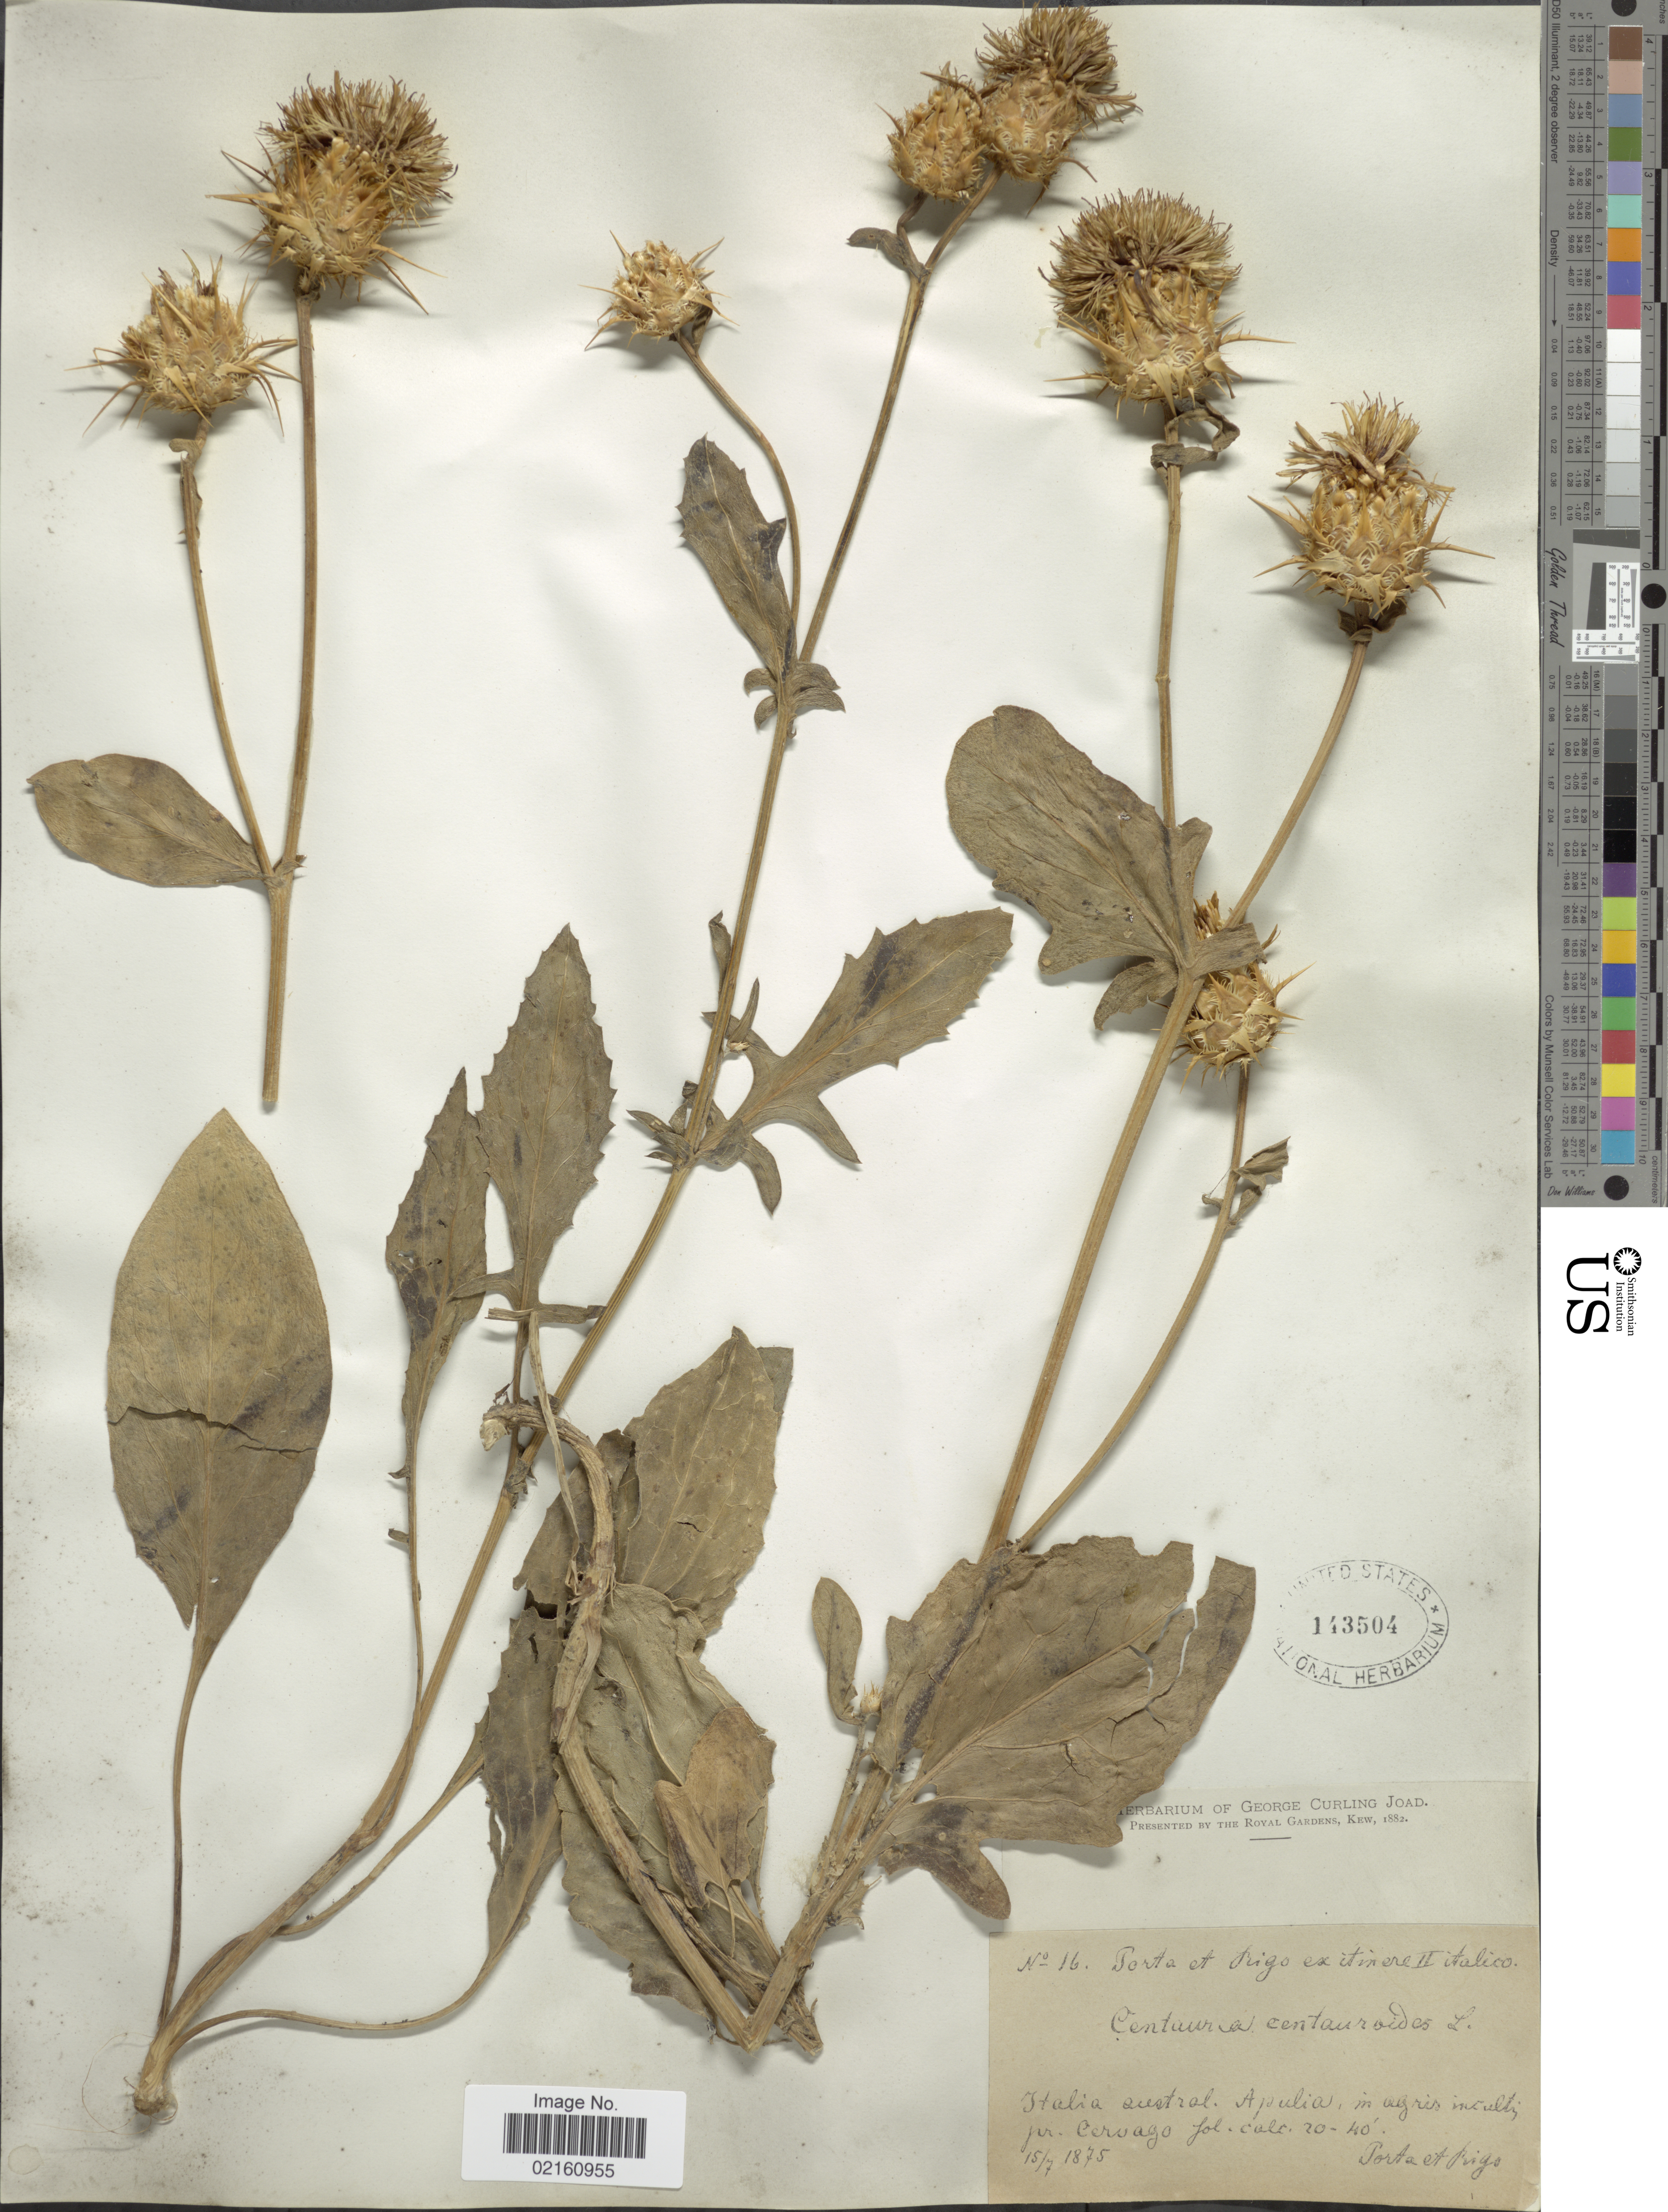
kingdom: Plantae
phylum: Tracheophyta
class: Magnoliopsida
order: Asterales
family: Asteraceae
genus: Centaurea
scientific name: Centaurea centauroides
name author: L.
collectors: -- Porta & -- Rigo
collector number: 16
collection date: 1875-07-15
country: Italy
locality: Italia Austral, Apulia, pr. Cervago [interpreted]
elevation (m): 6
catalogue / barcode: US 143504